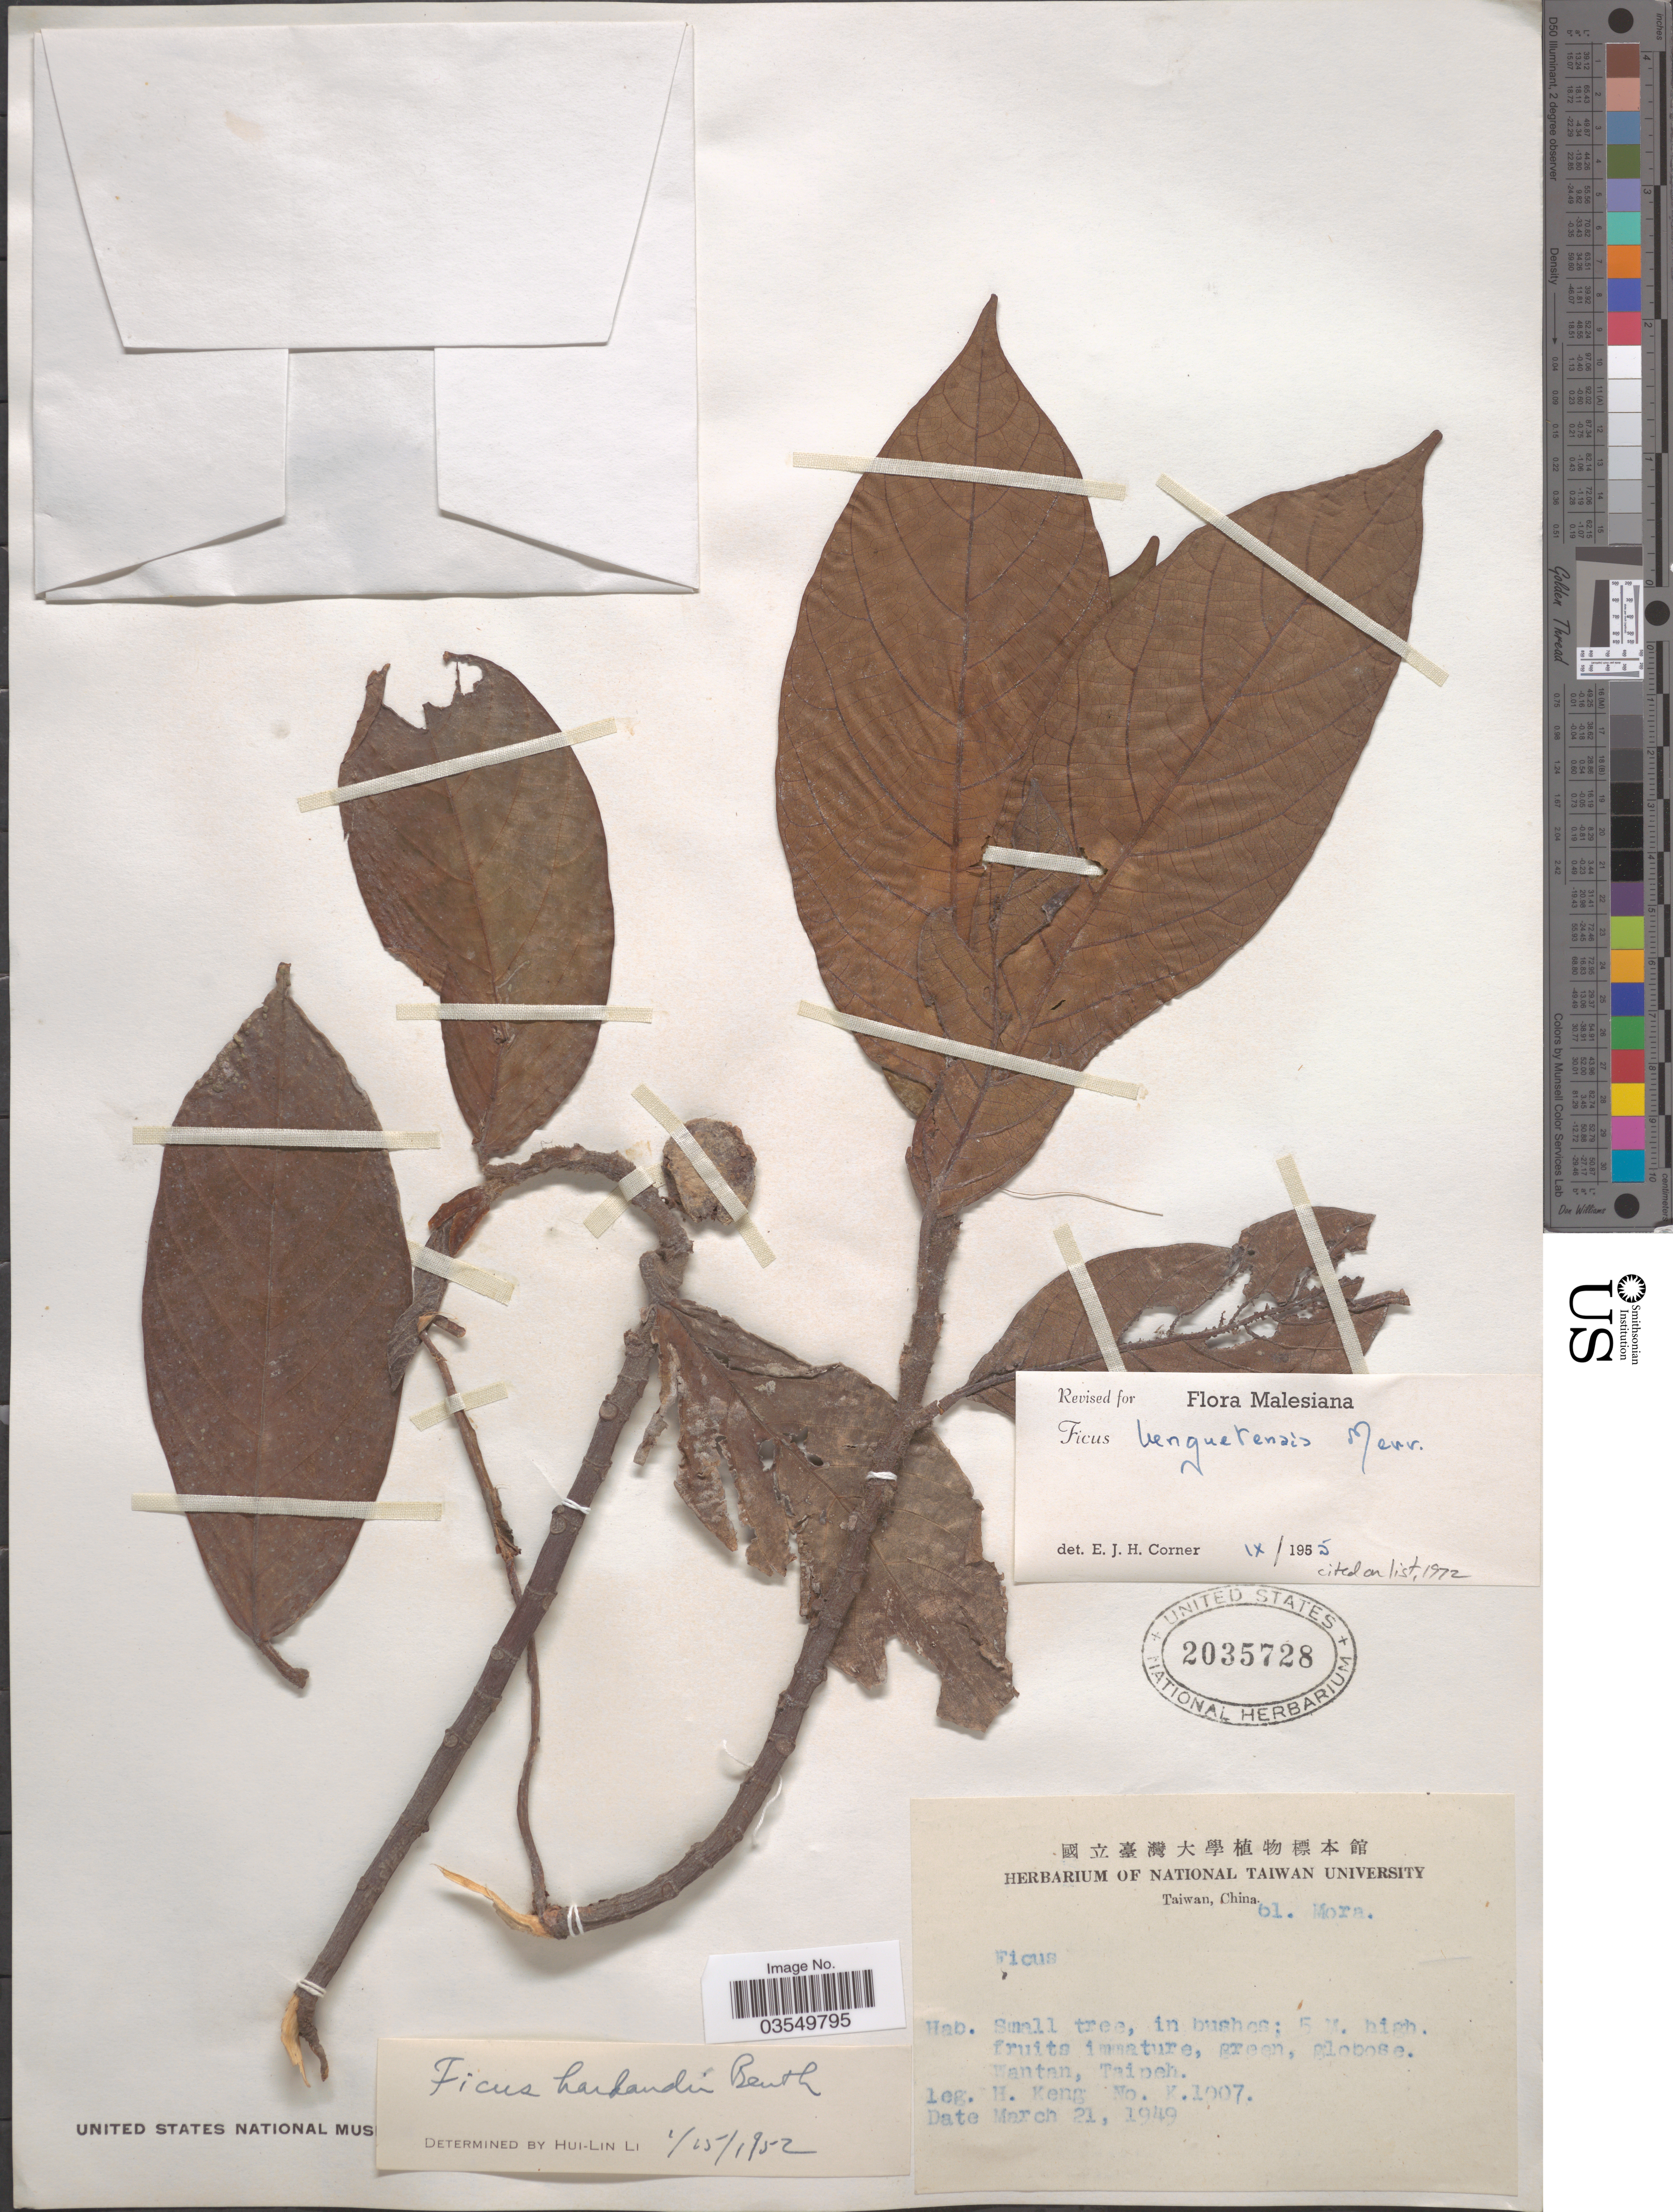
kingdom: Plantae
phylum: Tracheophyta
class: Magnoliopsida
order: Rosales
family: Moraceae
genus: Ficus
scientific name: Ficus benguetensis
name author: Merr.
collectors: H. Keng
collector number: K1007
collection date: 1949-03-21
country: Taiwan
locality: Wantan, Taipeh.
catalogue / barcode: US 2035728